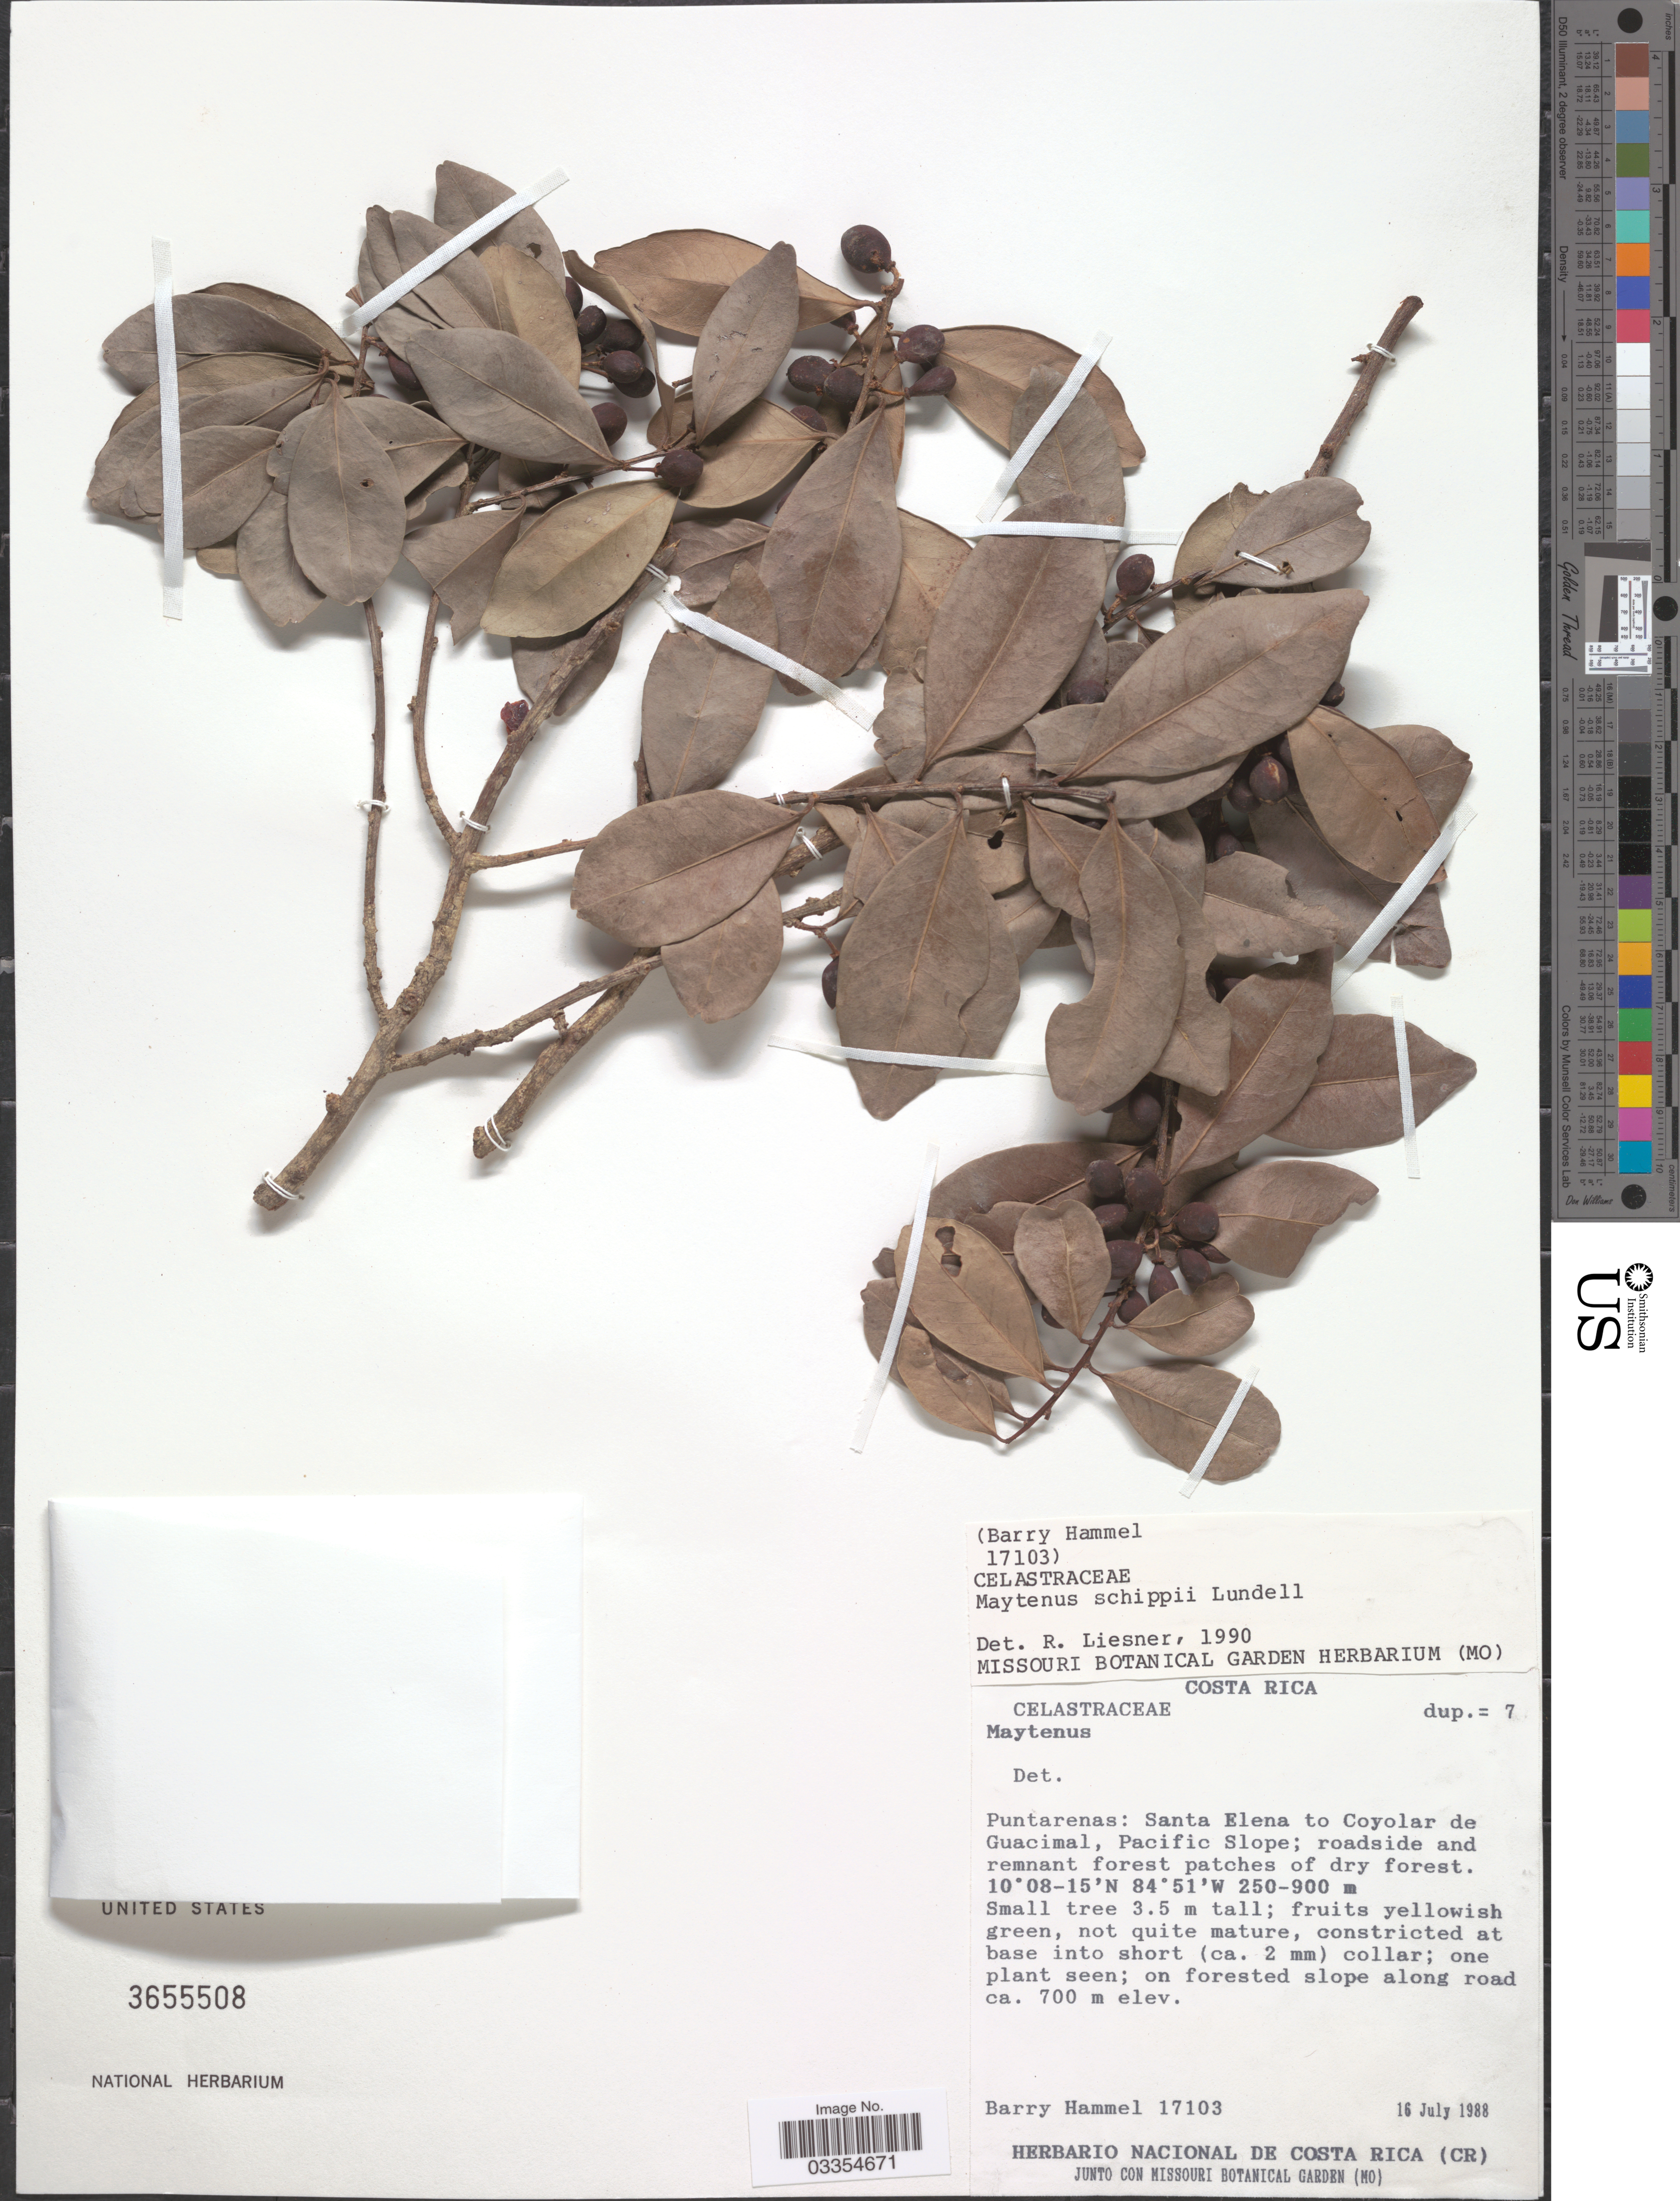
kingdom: Plantae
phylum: Tracheophyta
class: Magnoliopsida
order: Celastrales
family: Celastraceae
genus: Maytenus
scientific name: Maytenus schippii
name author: Lundell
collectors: B. Hammel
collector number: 17103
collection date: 1988-07-16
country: Costa Rica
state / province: Puntarenas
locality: Santa Elena to Coyolar de Guacimal, Pacific Slope; roadside and remnant forest patches of dry forest.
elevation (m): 250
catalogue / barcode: US 3655508